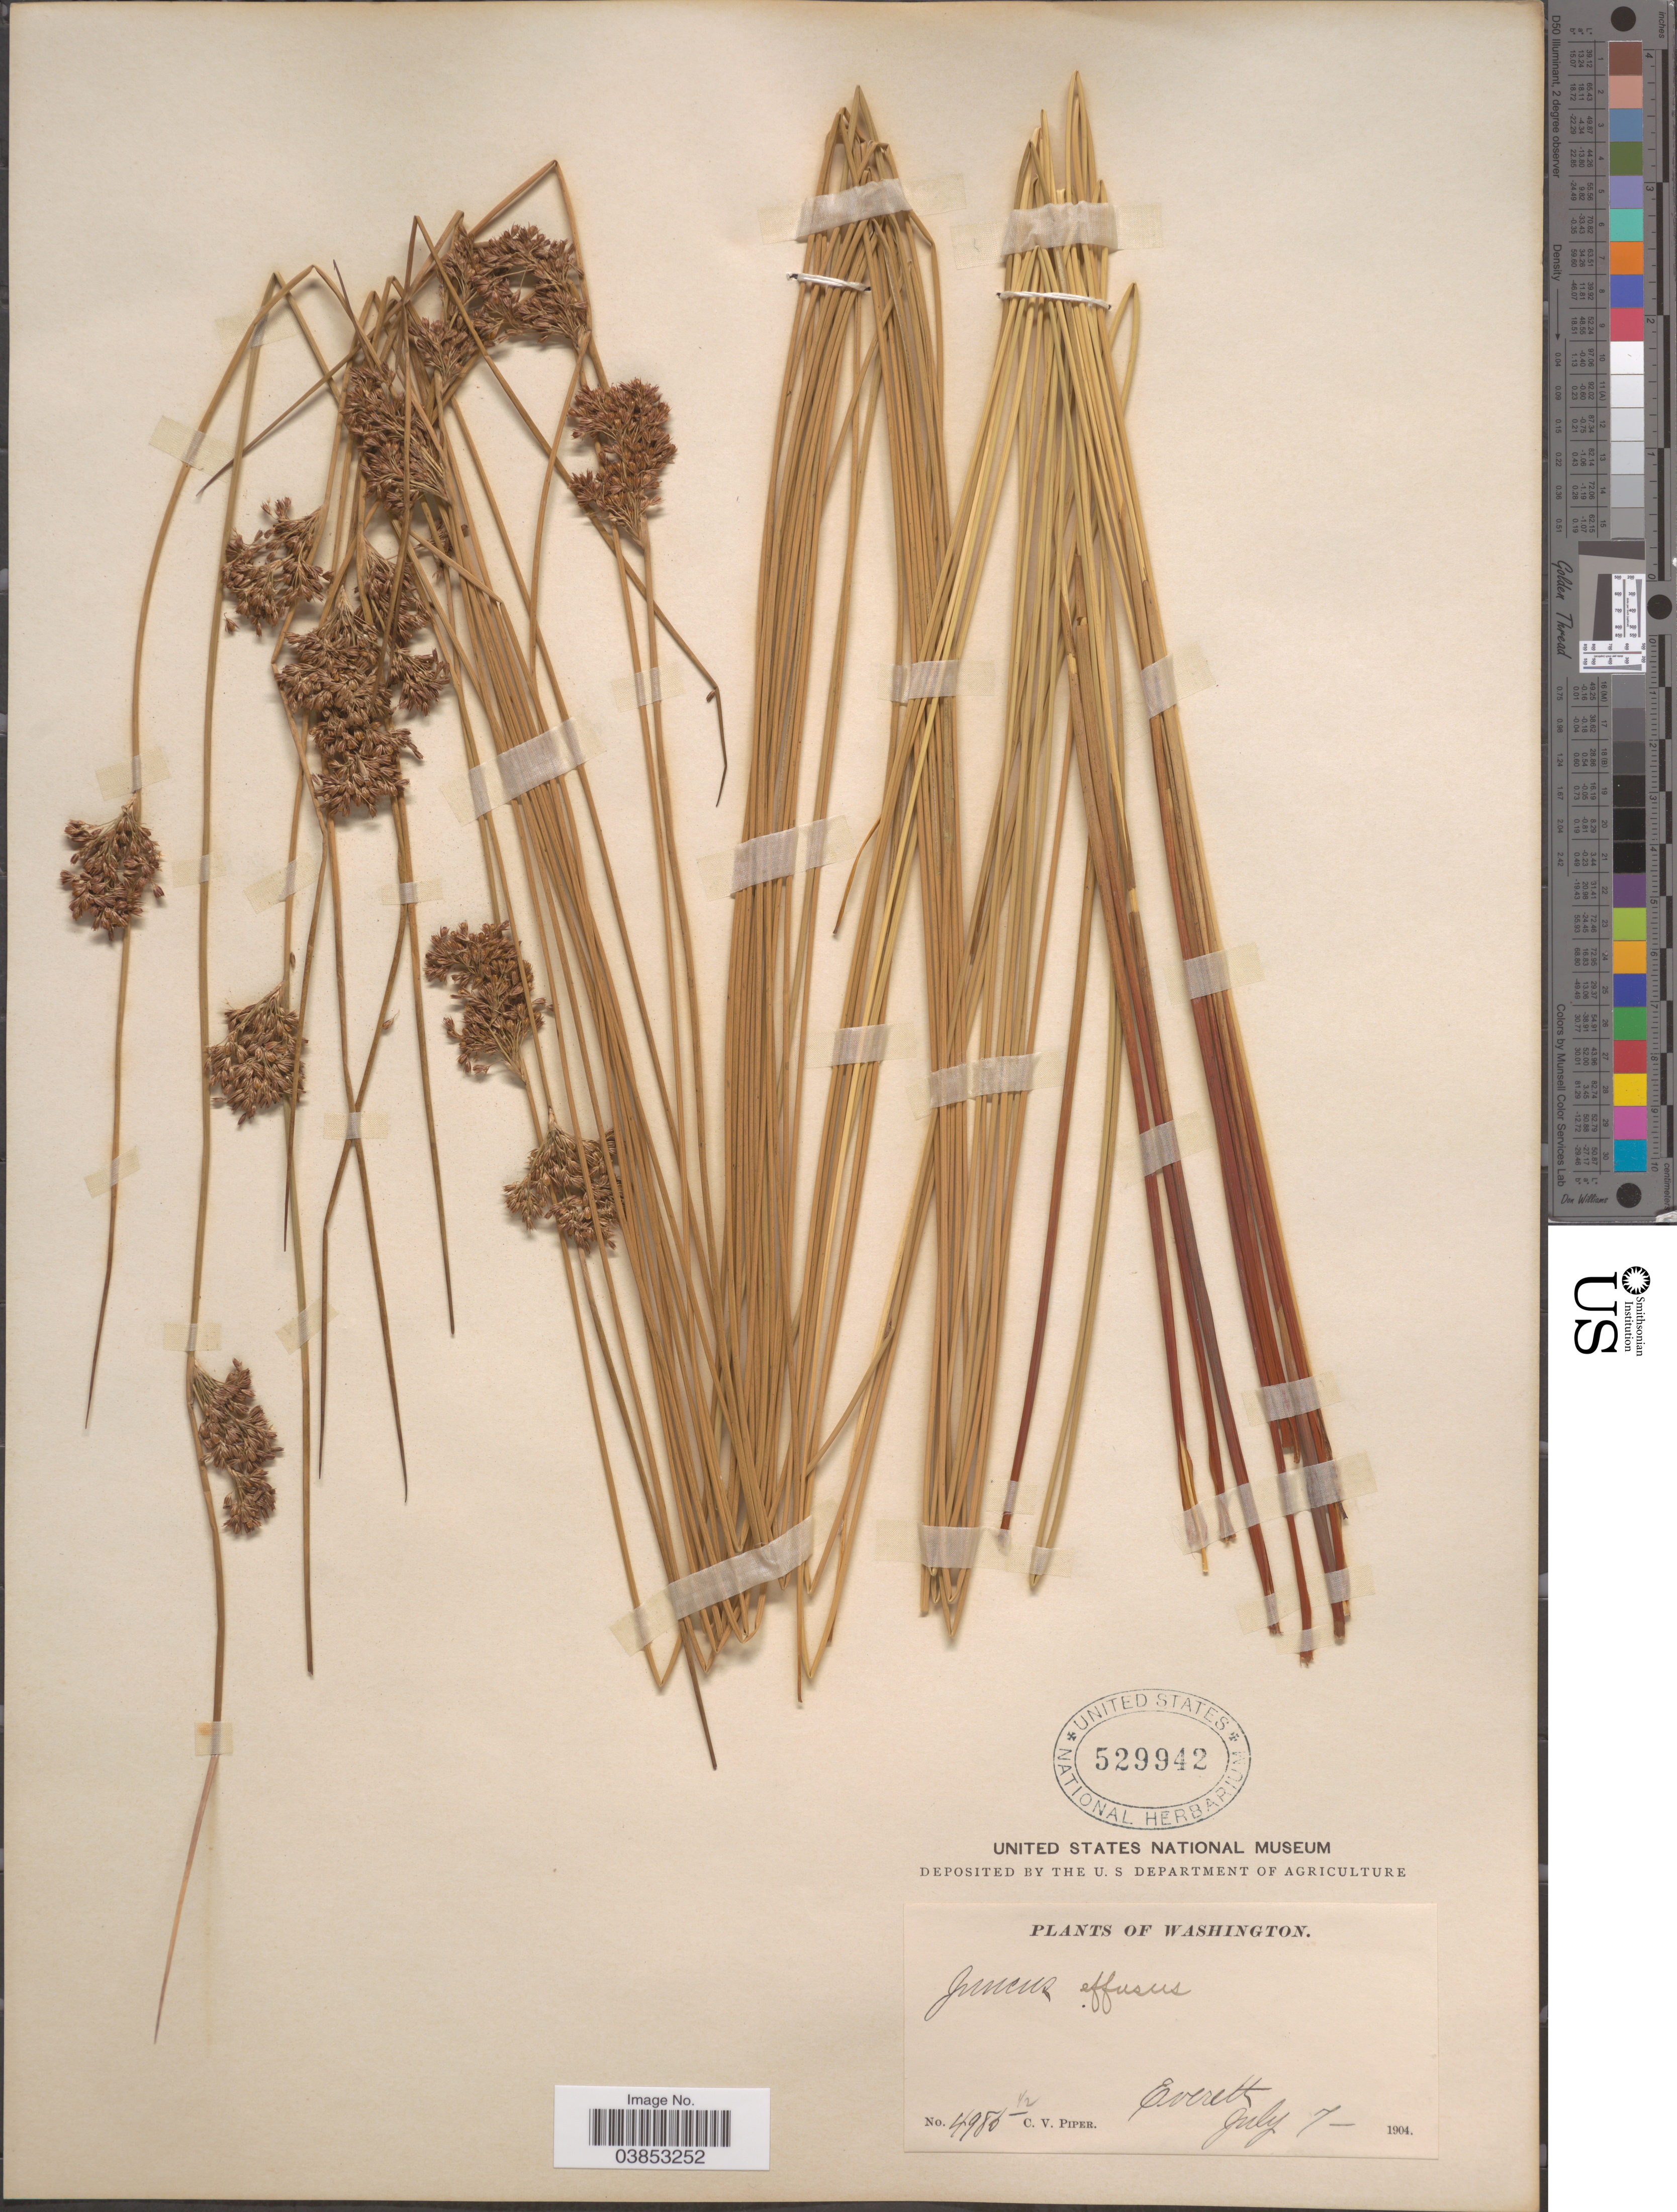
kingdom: Plantae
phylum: Tracheophyta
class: Liliopsida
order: Poales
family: Juncaceae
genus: Juncus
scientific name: Juncus effusus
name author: L.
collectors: C. V. Piper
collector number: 4986 1/2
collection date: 1904-07-07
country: United States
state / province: Washington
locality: Everett.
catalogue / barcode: US 529942